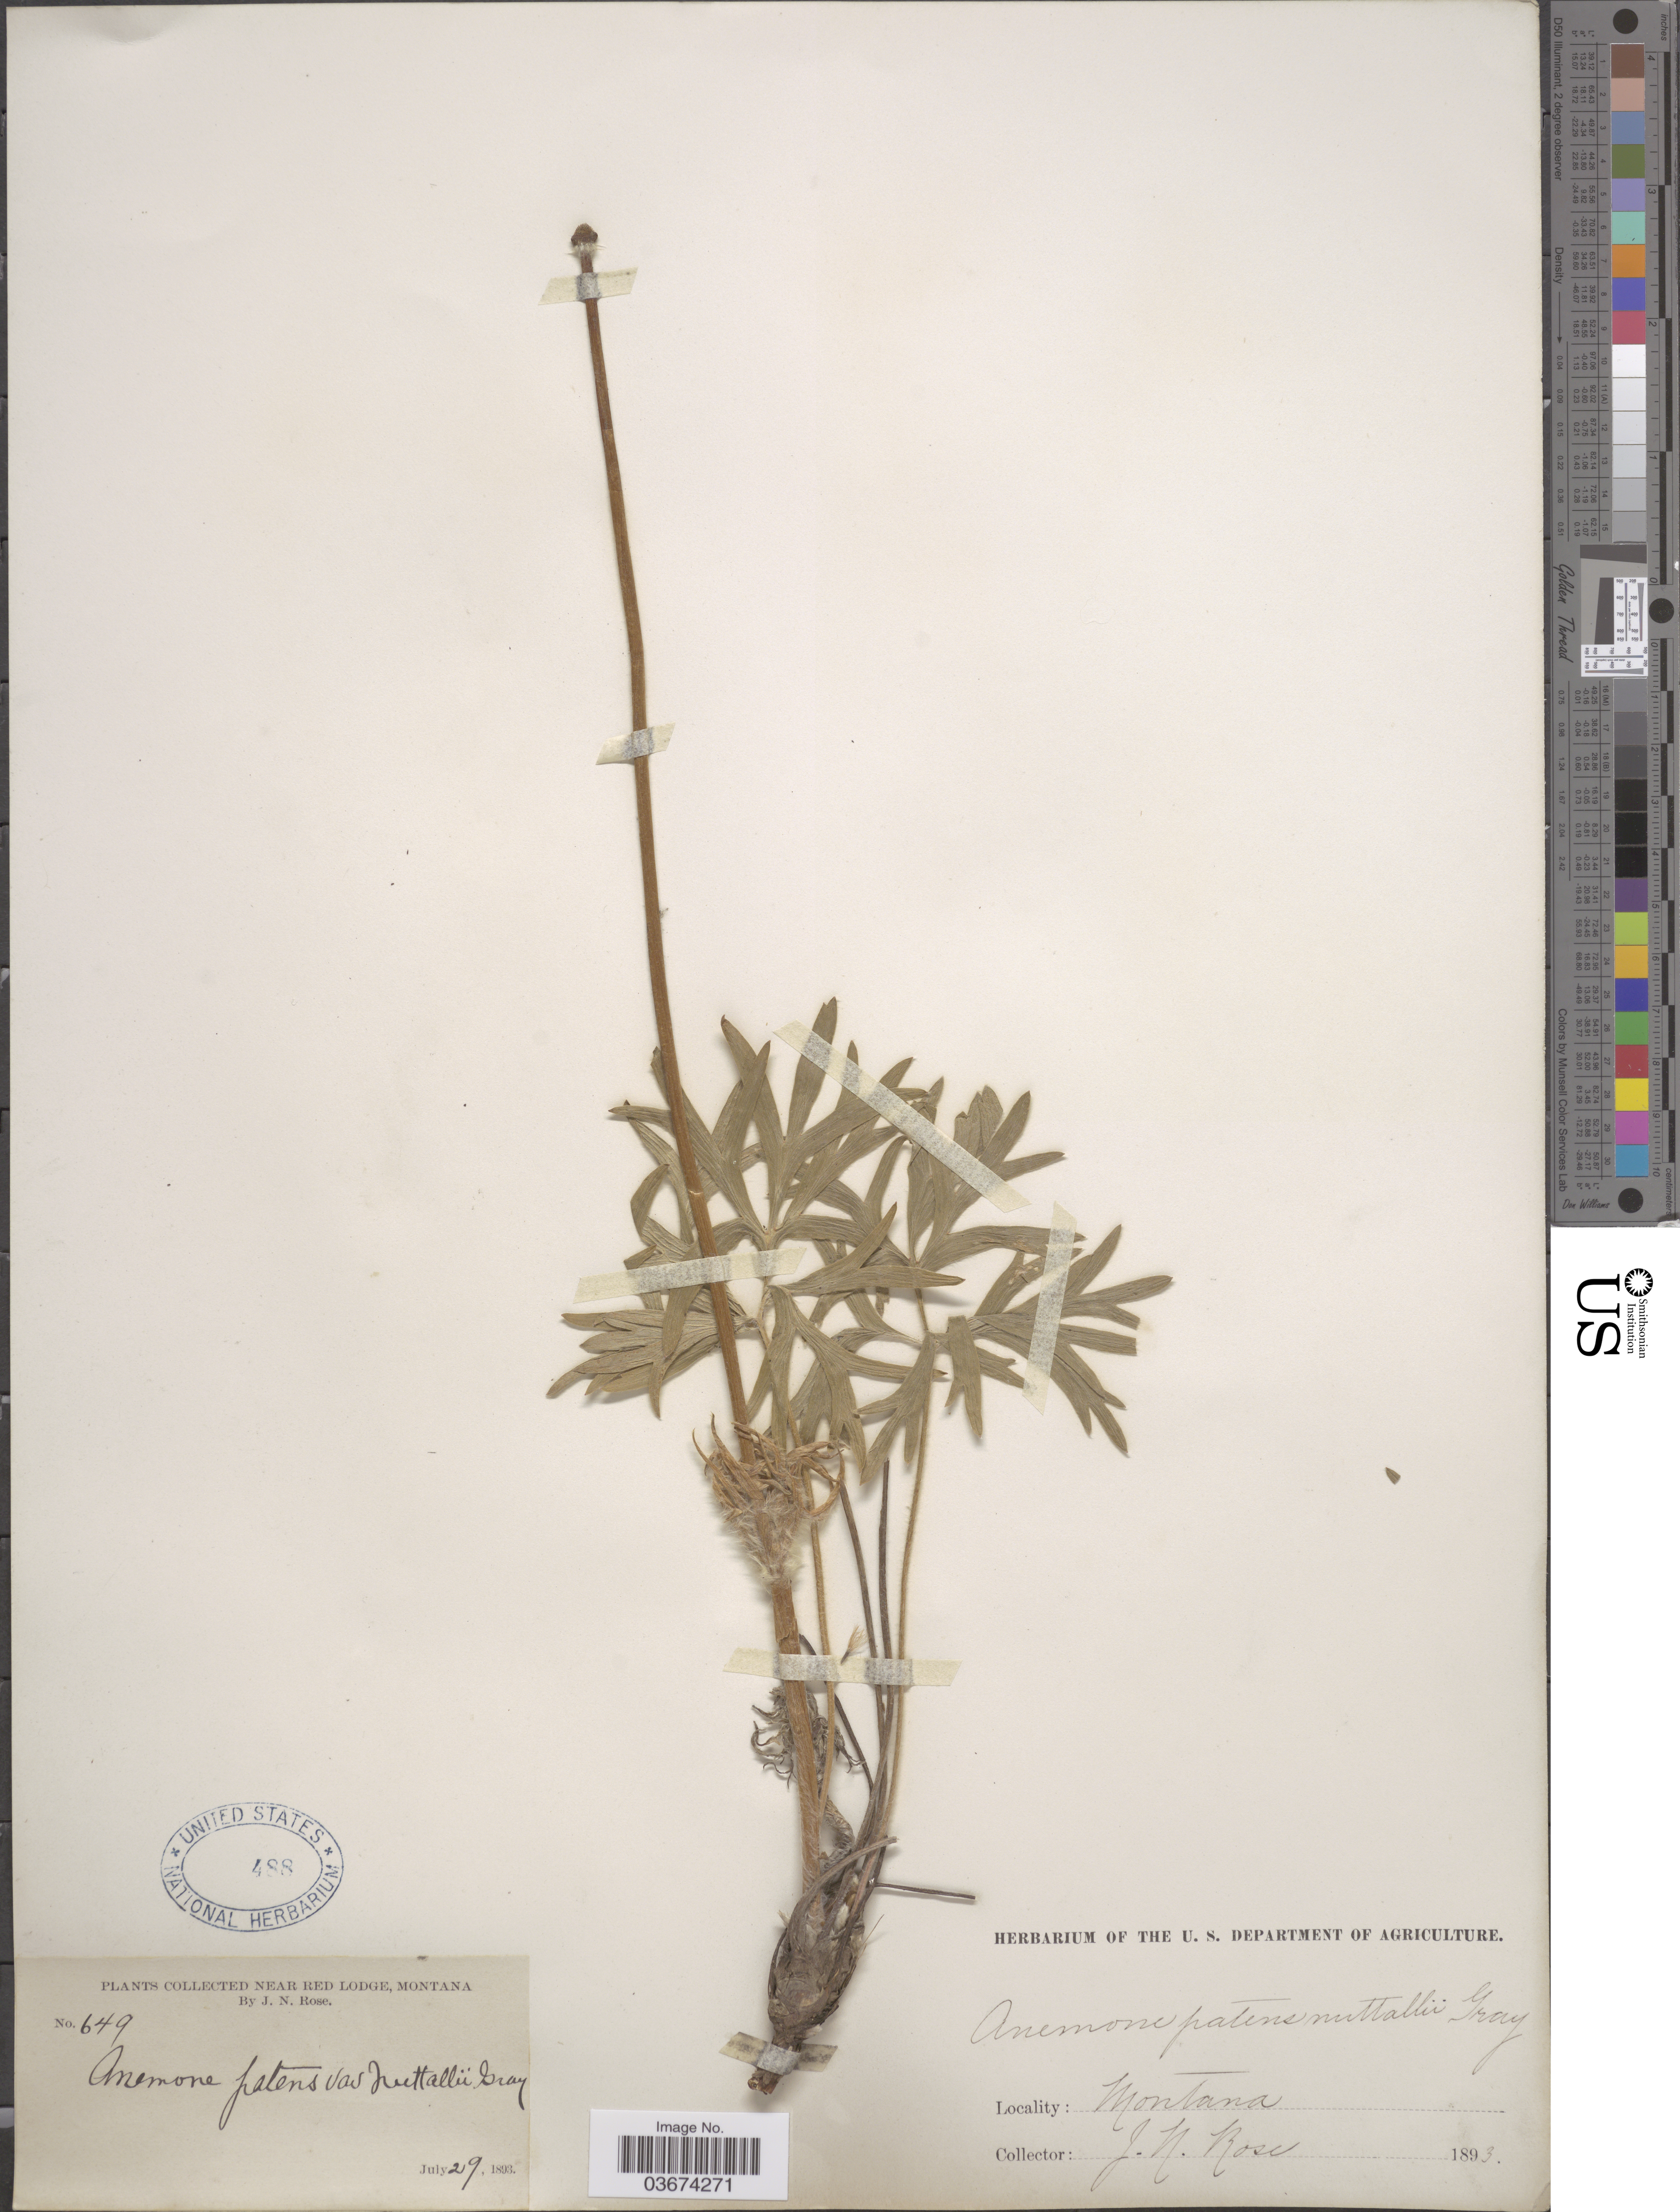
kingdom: Plantae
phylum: Tracheophyta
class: Magnoliopsida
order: Ranunculales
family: Ranunculaceae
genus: Pulsatilla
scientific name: Pulsatilla nuttalliana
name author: (DC.) Bercht. & J. Presl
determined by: Strong, Mark T., (BOT), Smithsonian Institution - National Museum of Natural History (UNITED STATES)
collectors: J. N. Rose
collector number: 649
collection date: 1893-07-29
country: United States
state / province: Montana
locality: Near Red Lodge.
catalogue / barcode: US 488